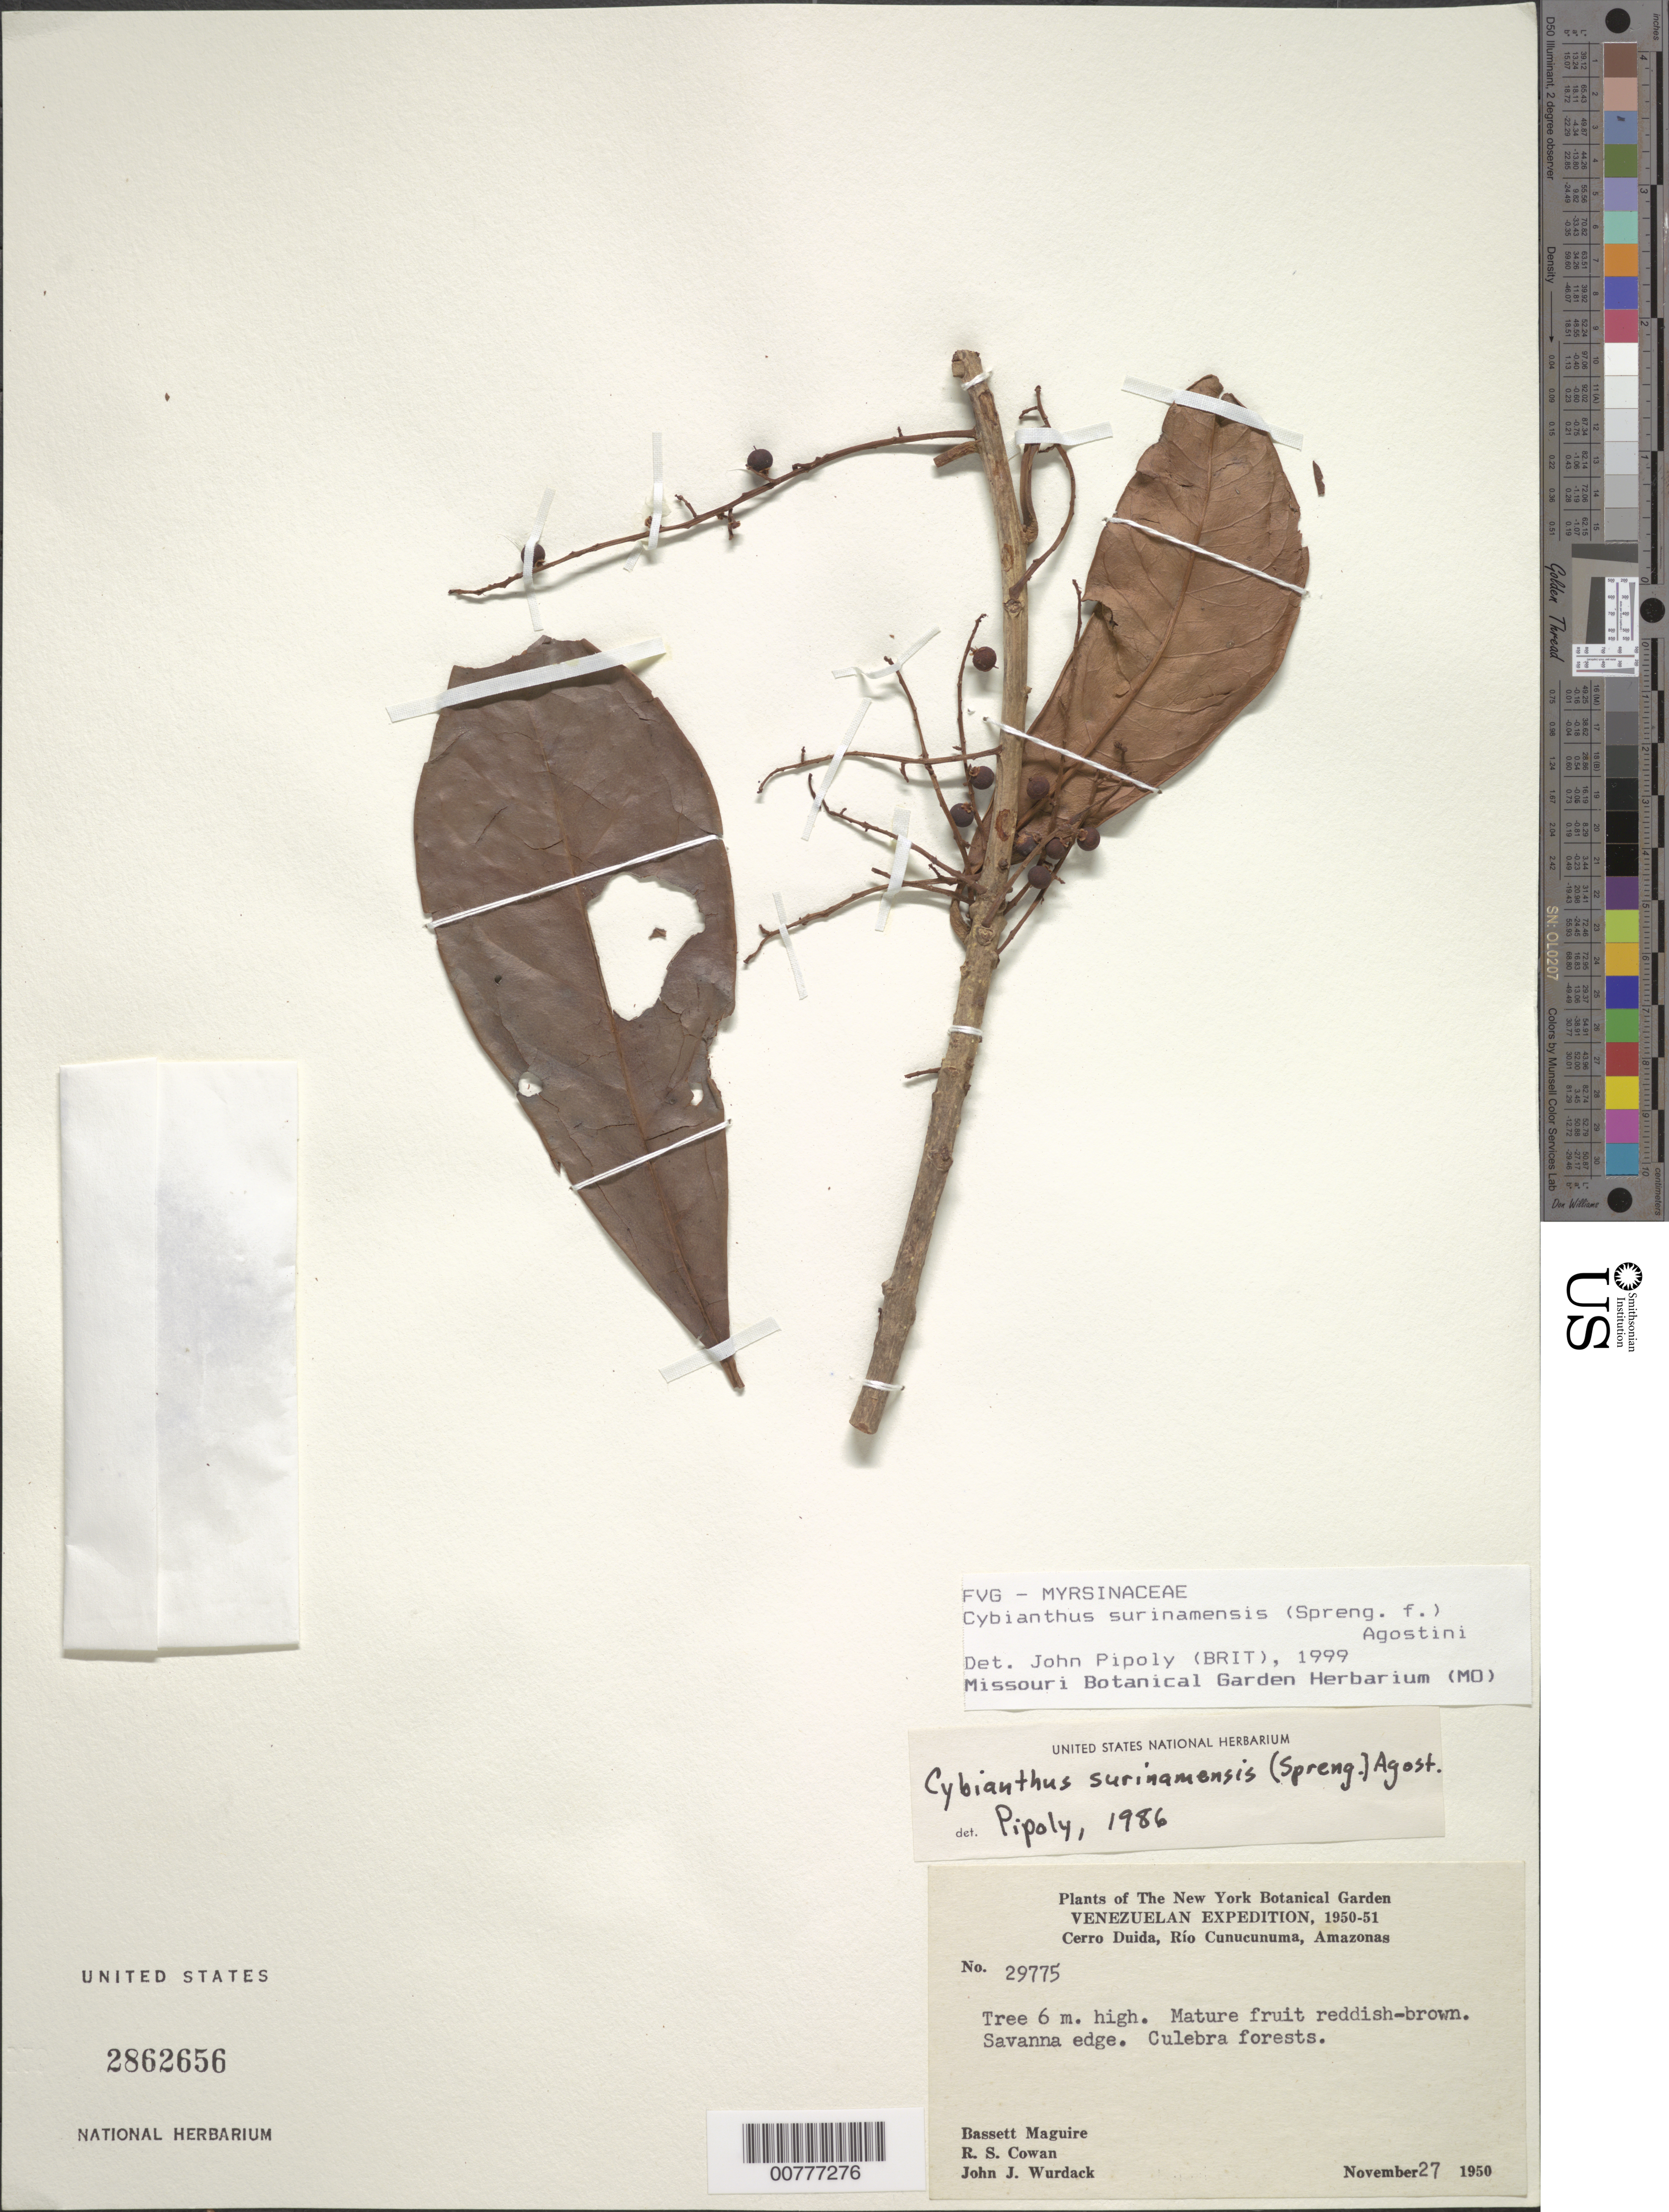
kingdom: Plantae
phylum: Tracheophyta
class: Magnoliopsida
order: Ericales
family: Primulaceae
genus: Cybianthus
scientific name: Cybianthus surinamensis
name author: (Spreng.) G. Agostini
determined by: Pipoly, J. J., III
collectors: B. Maguire, R. S. Cowan & J. J. Wurdack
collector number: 29775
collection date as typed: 27-Nov-50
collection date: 1950-11-27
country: Venezuela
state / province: Amazonas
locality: Cerro Duida, Río Cunucunuma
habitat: Savanna edge. Culebra forests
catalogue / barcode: US 2862656